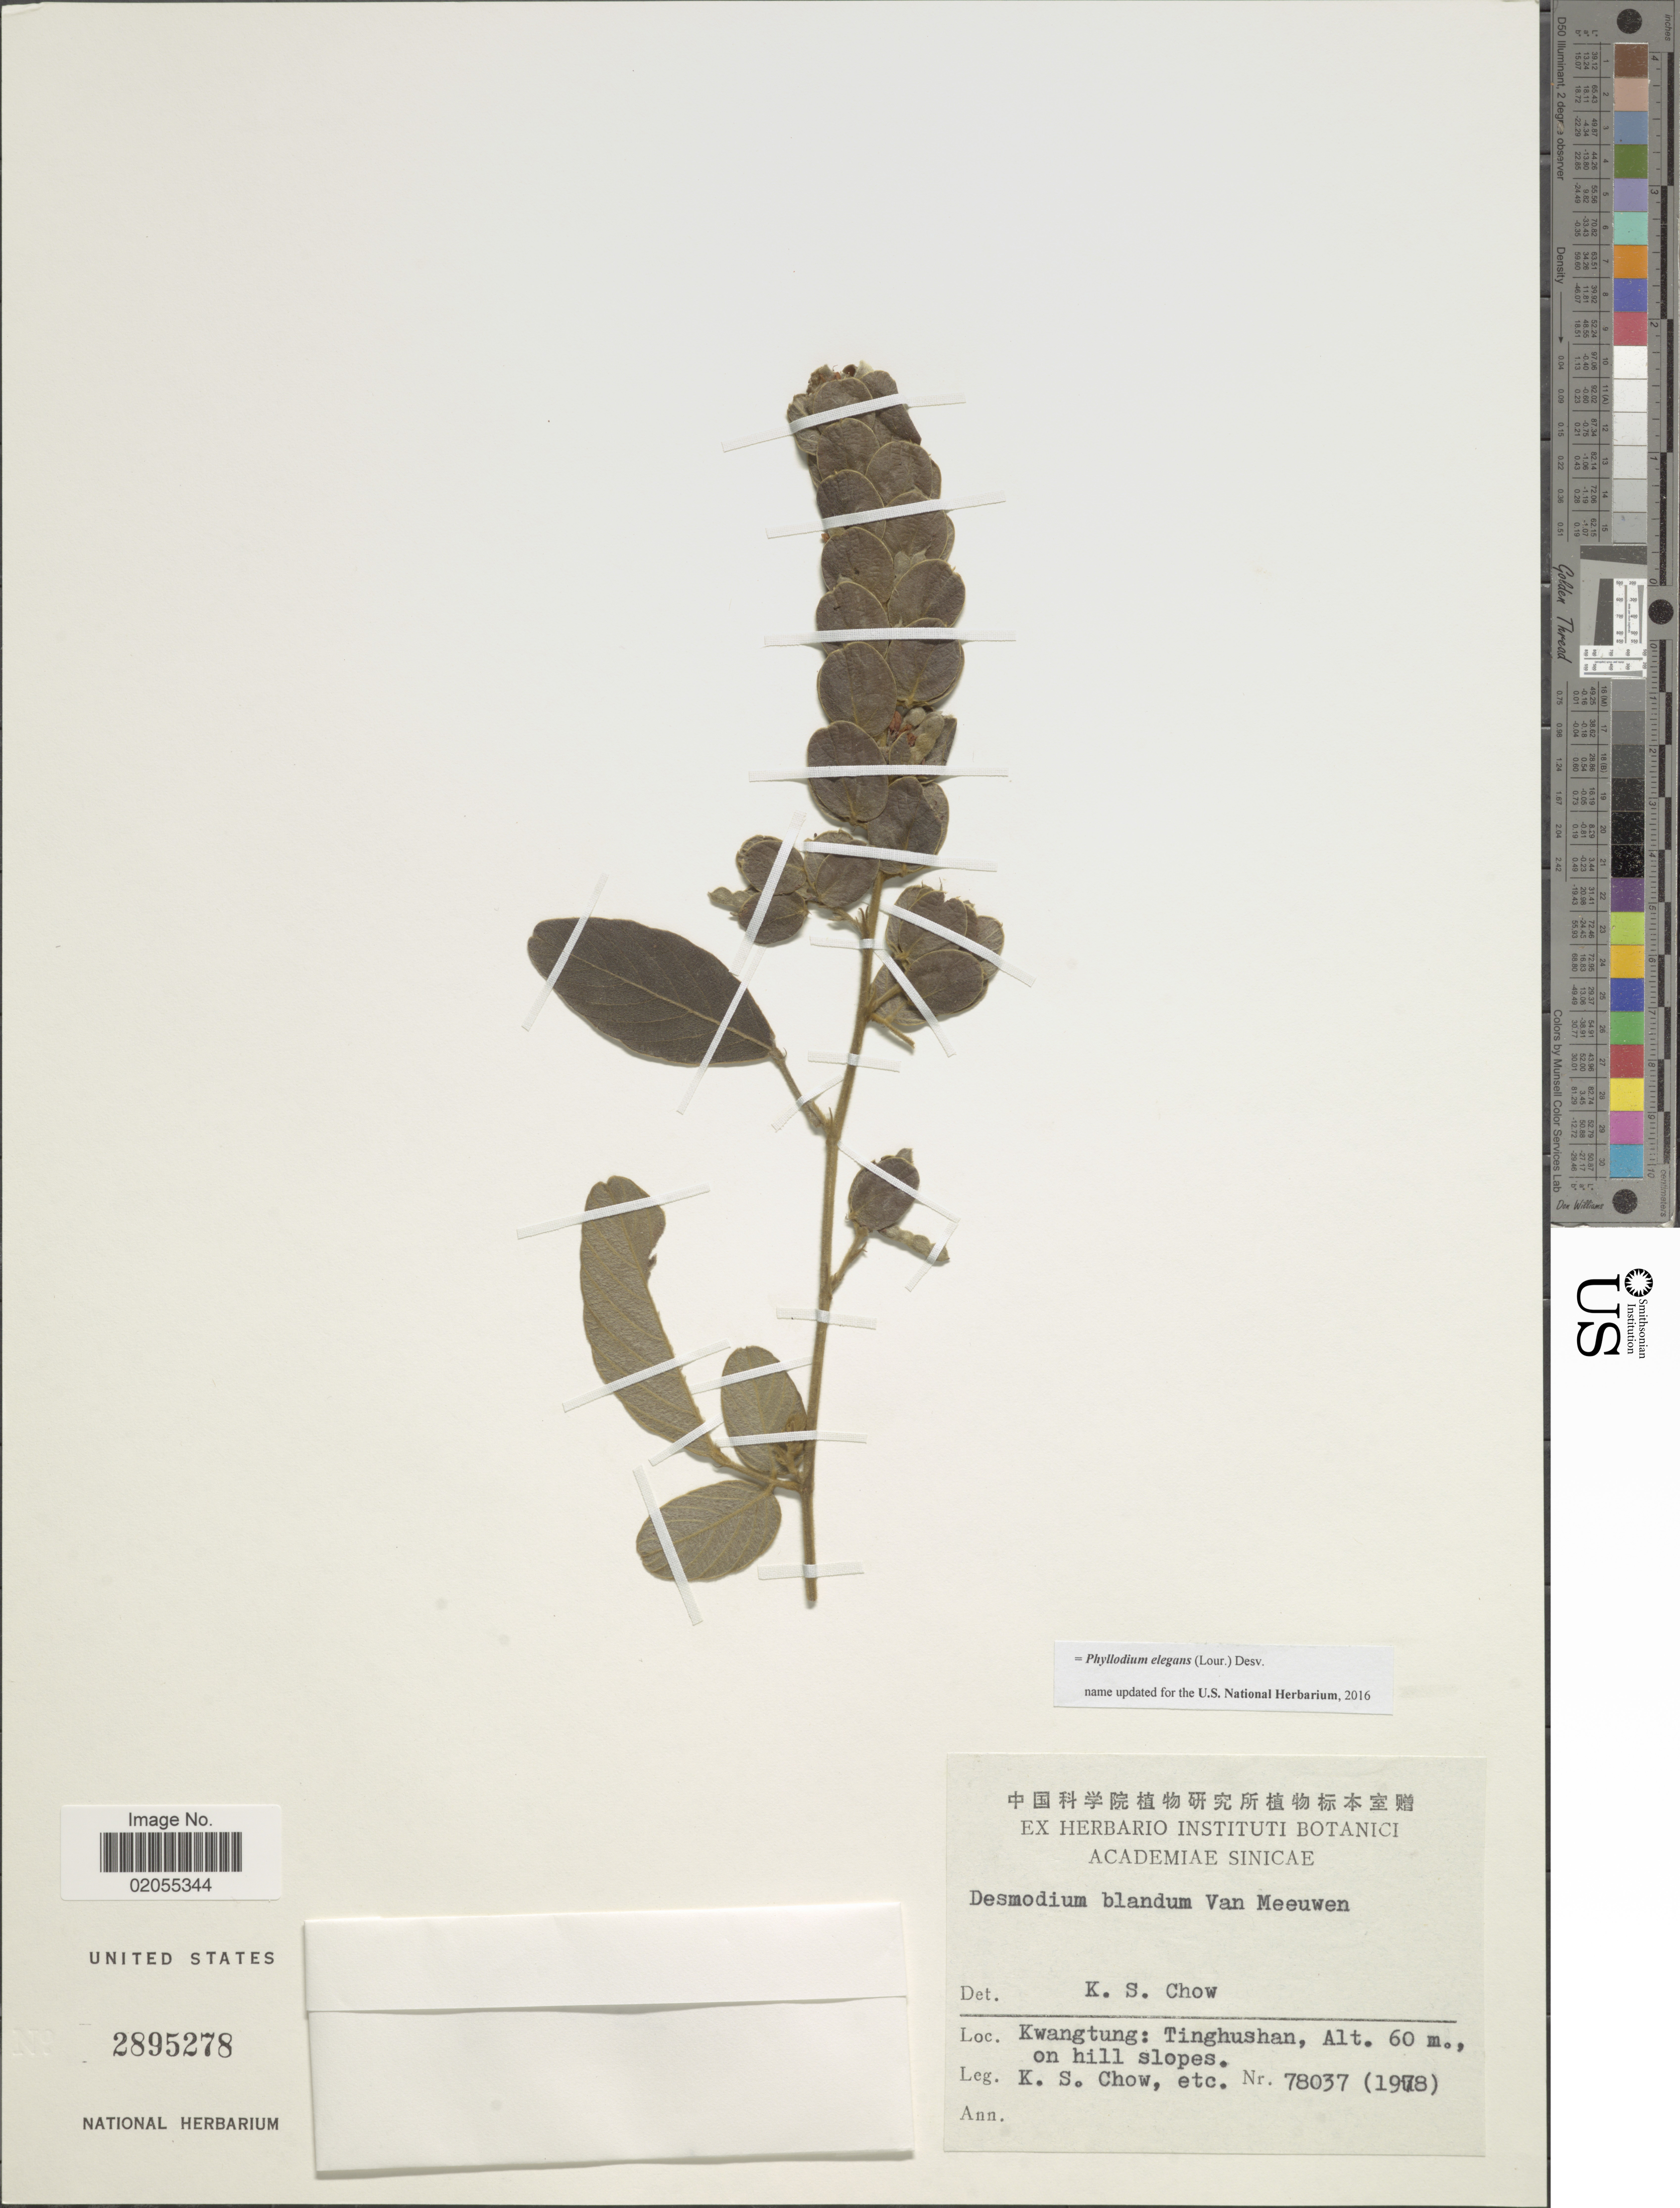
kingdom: Plantae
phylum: Tracheophyta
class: Magnoliopsida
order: Fabales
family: Fabaceae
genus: Phyllodium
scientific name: Phyllodium elegans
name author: (Lour.) Desv.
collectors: K. S. Chow & et al.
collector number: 78037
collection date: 1978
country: China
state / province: Guangdong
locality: Kwangtung, Tinghushan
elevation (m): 60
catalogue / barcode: US 2895278